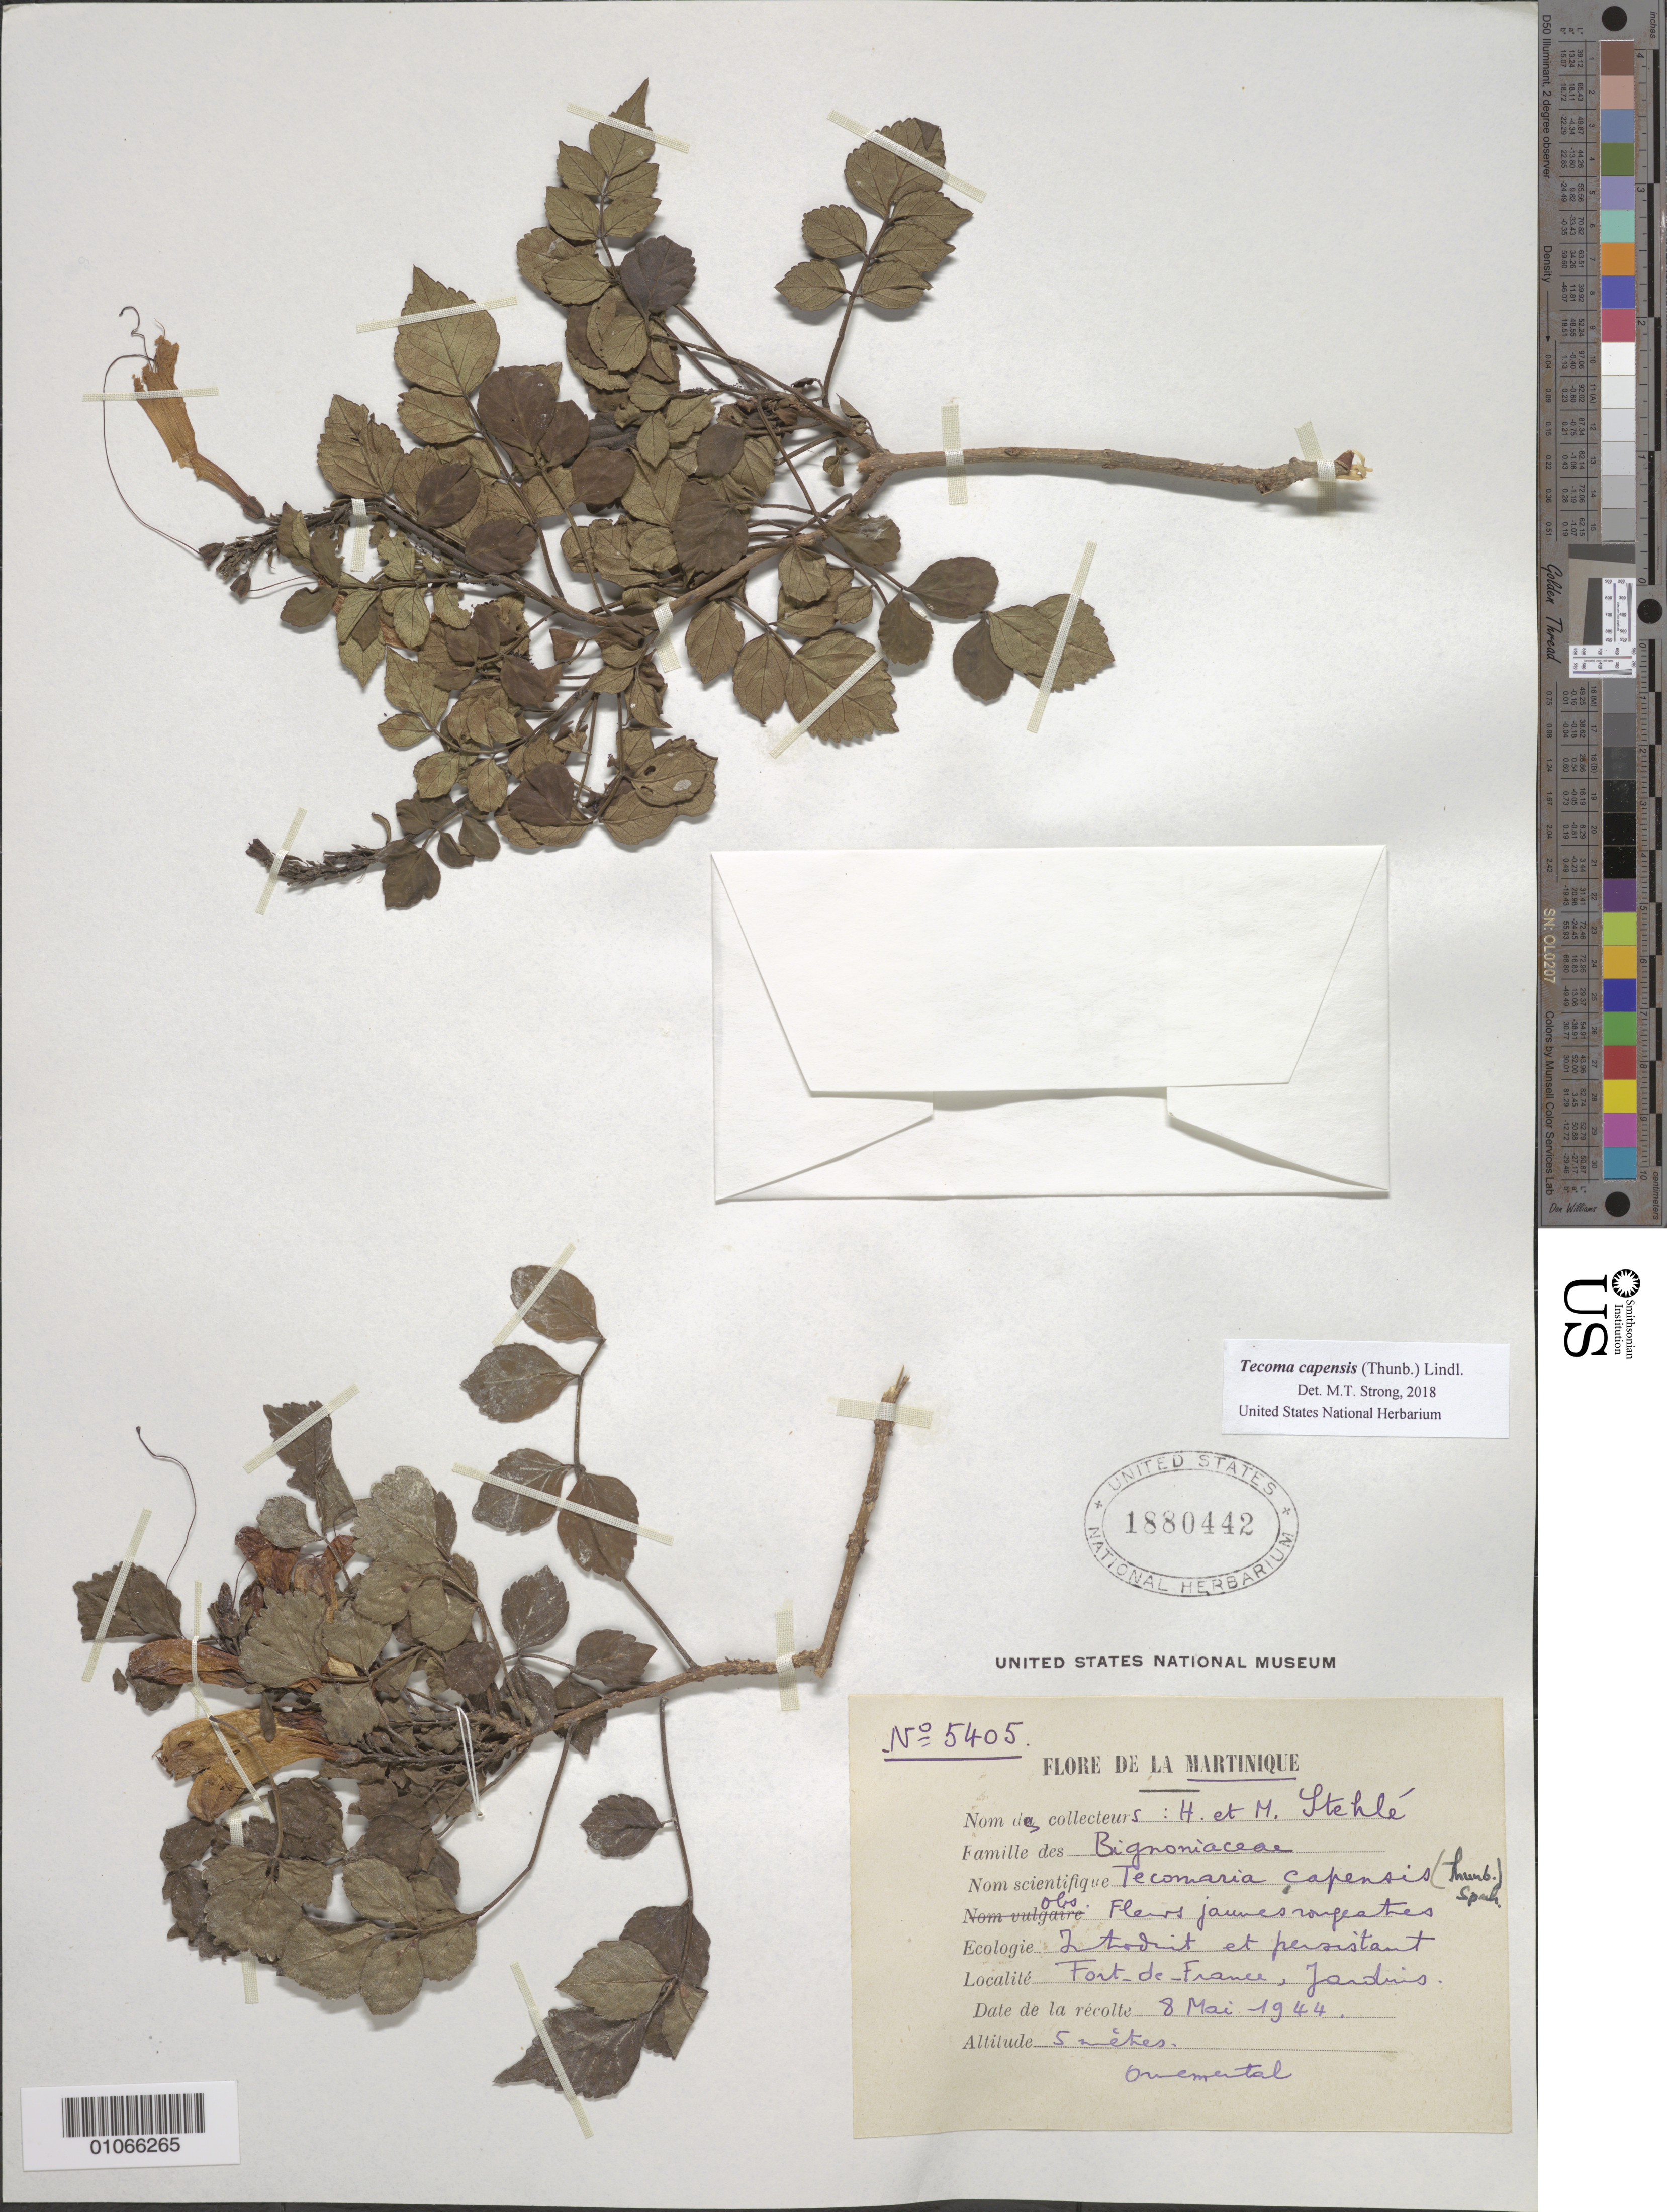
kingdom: Plantae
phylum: Tracheophyta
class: Magnoliopsida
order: Lamiales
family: Bignoniaceae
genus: Tecoma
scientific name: Tecoma capensis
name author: (Thunb.) Lindl.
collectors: H. Stehlé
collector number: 5405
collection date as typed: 08 May 1944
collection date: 1944-05-08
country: Martinique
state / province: Fort-de-France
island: Martinique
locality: Fort du France, gardens.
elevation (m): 5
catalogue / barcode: US 1880442